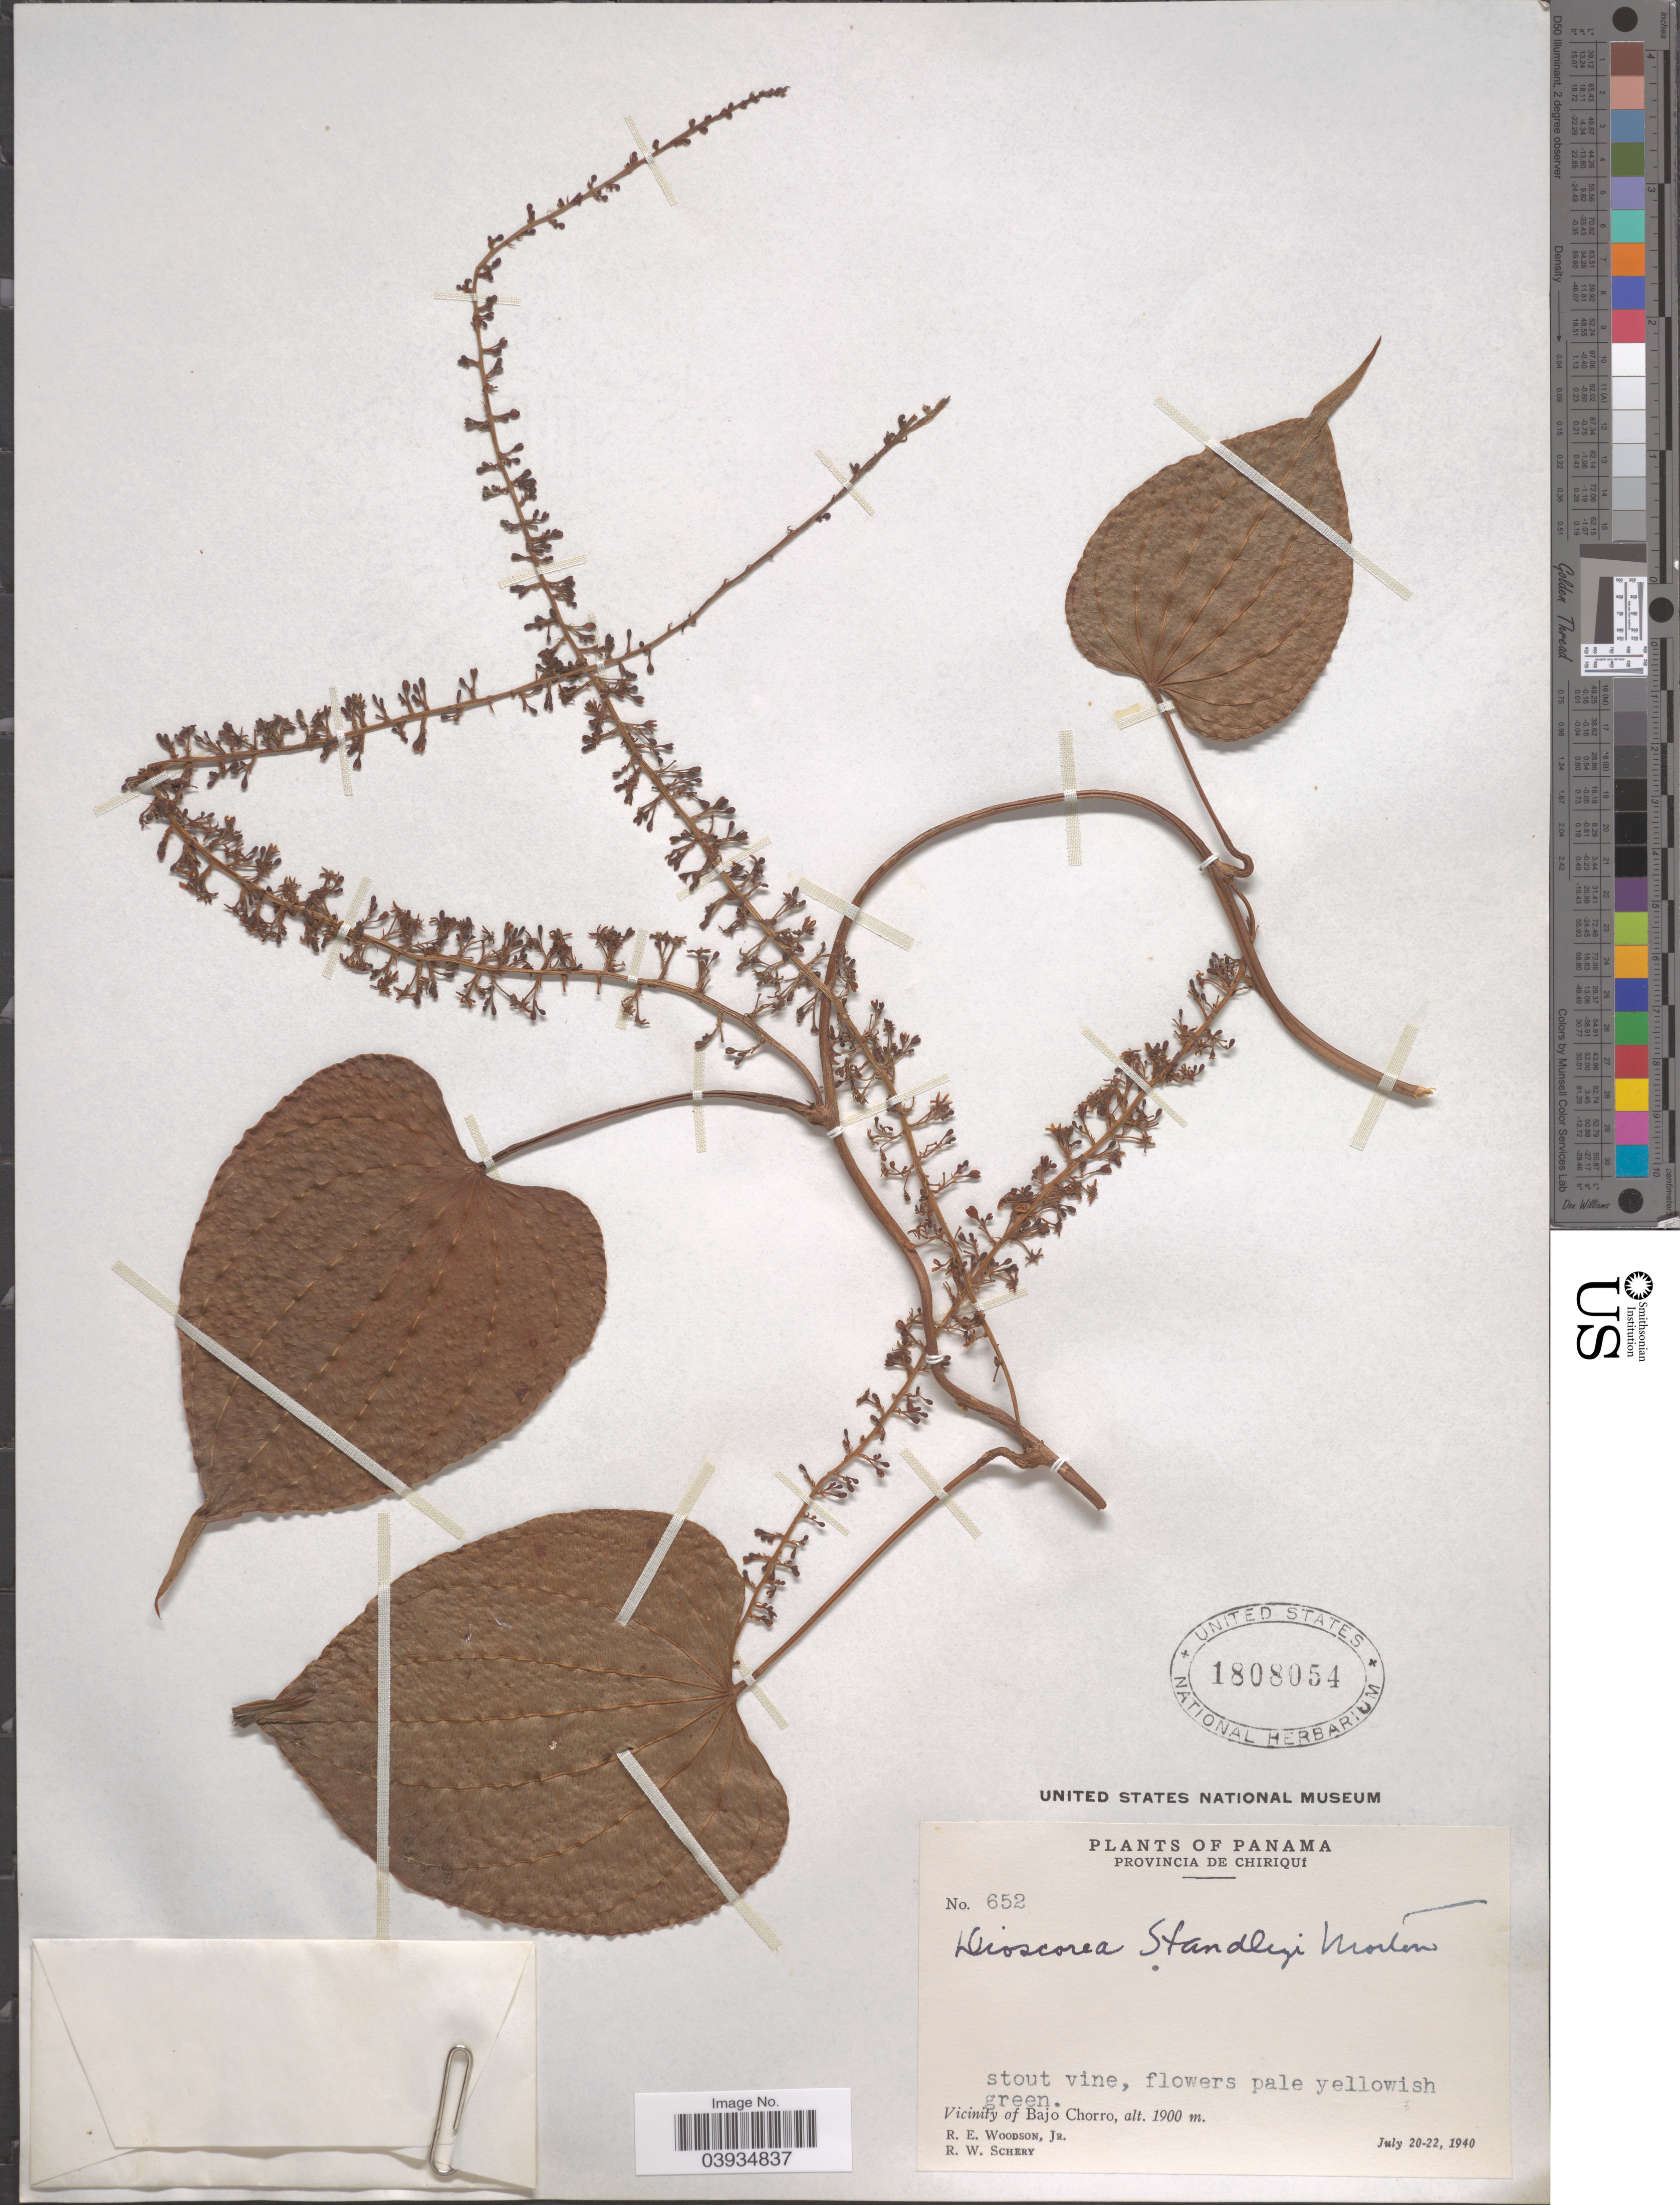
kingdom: Plantae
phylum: Tracheophyta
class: Liliopsida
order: Dioscoreales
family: Dioscoreaceae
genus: Dioscorea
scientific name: Dioscorea standleyi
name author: C.V. Morton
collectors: R. E. Woodson & R. W. Schery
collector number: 652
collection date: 1940-07-20/1940-07-22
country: Panama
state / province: Chiriqui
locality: Vicinity of Bajo Chorro.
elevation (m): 1900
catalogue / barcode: US 1808054